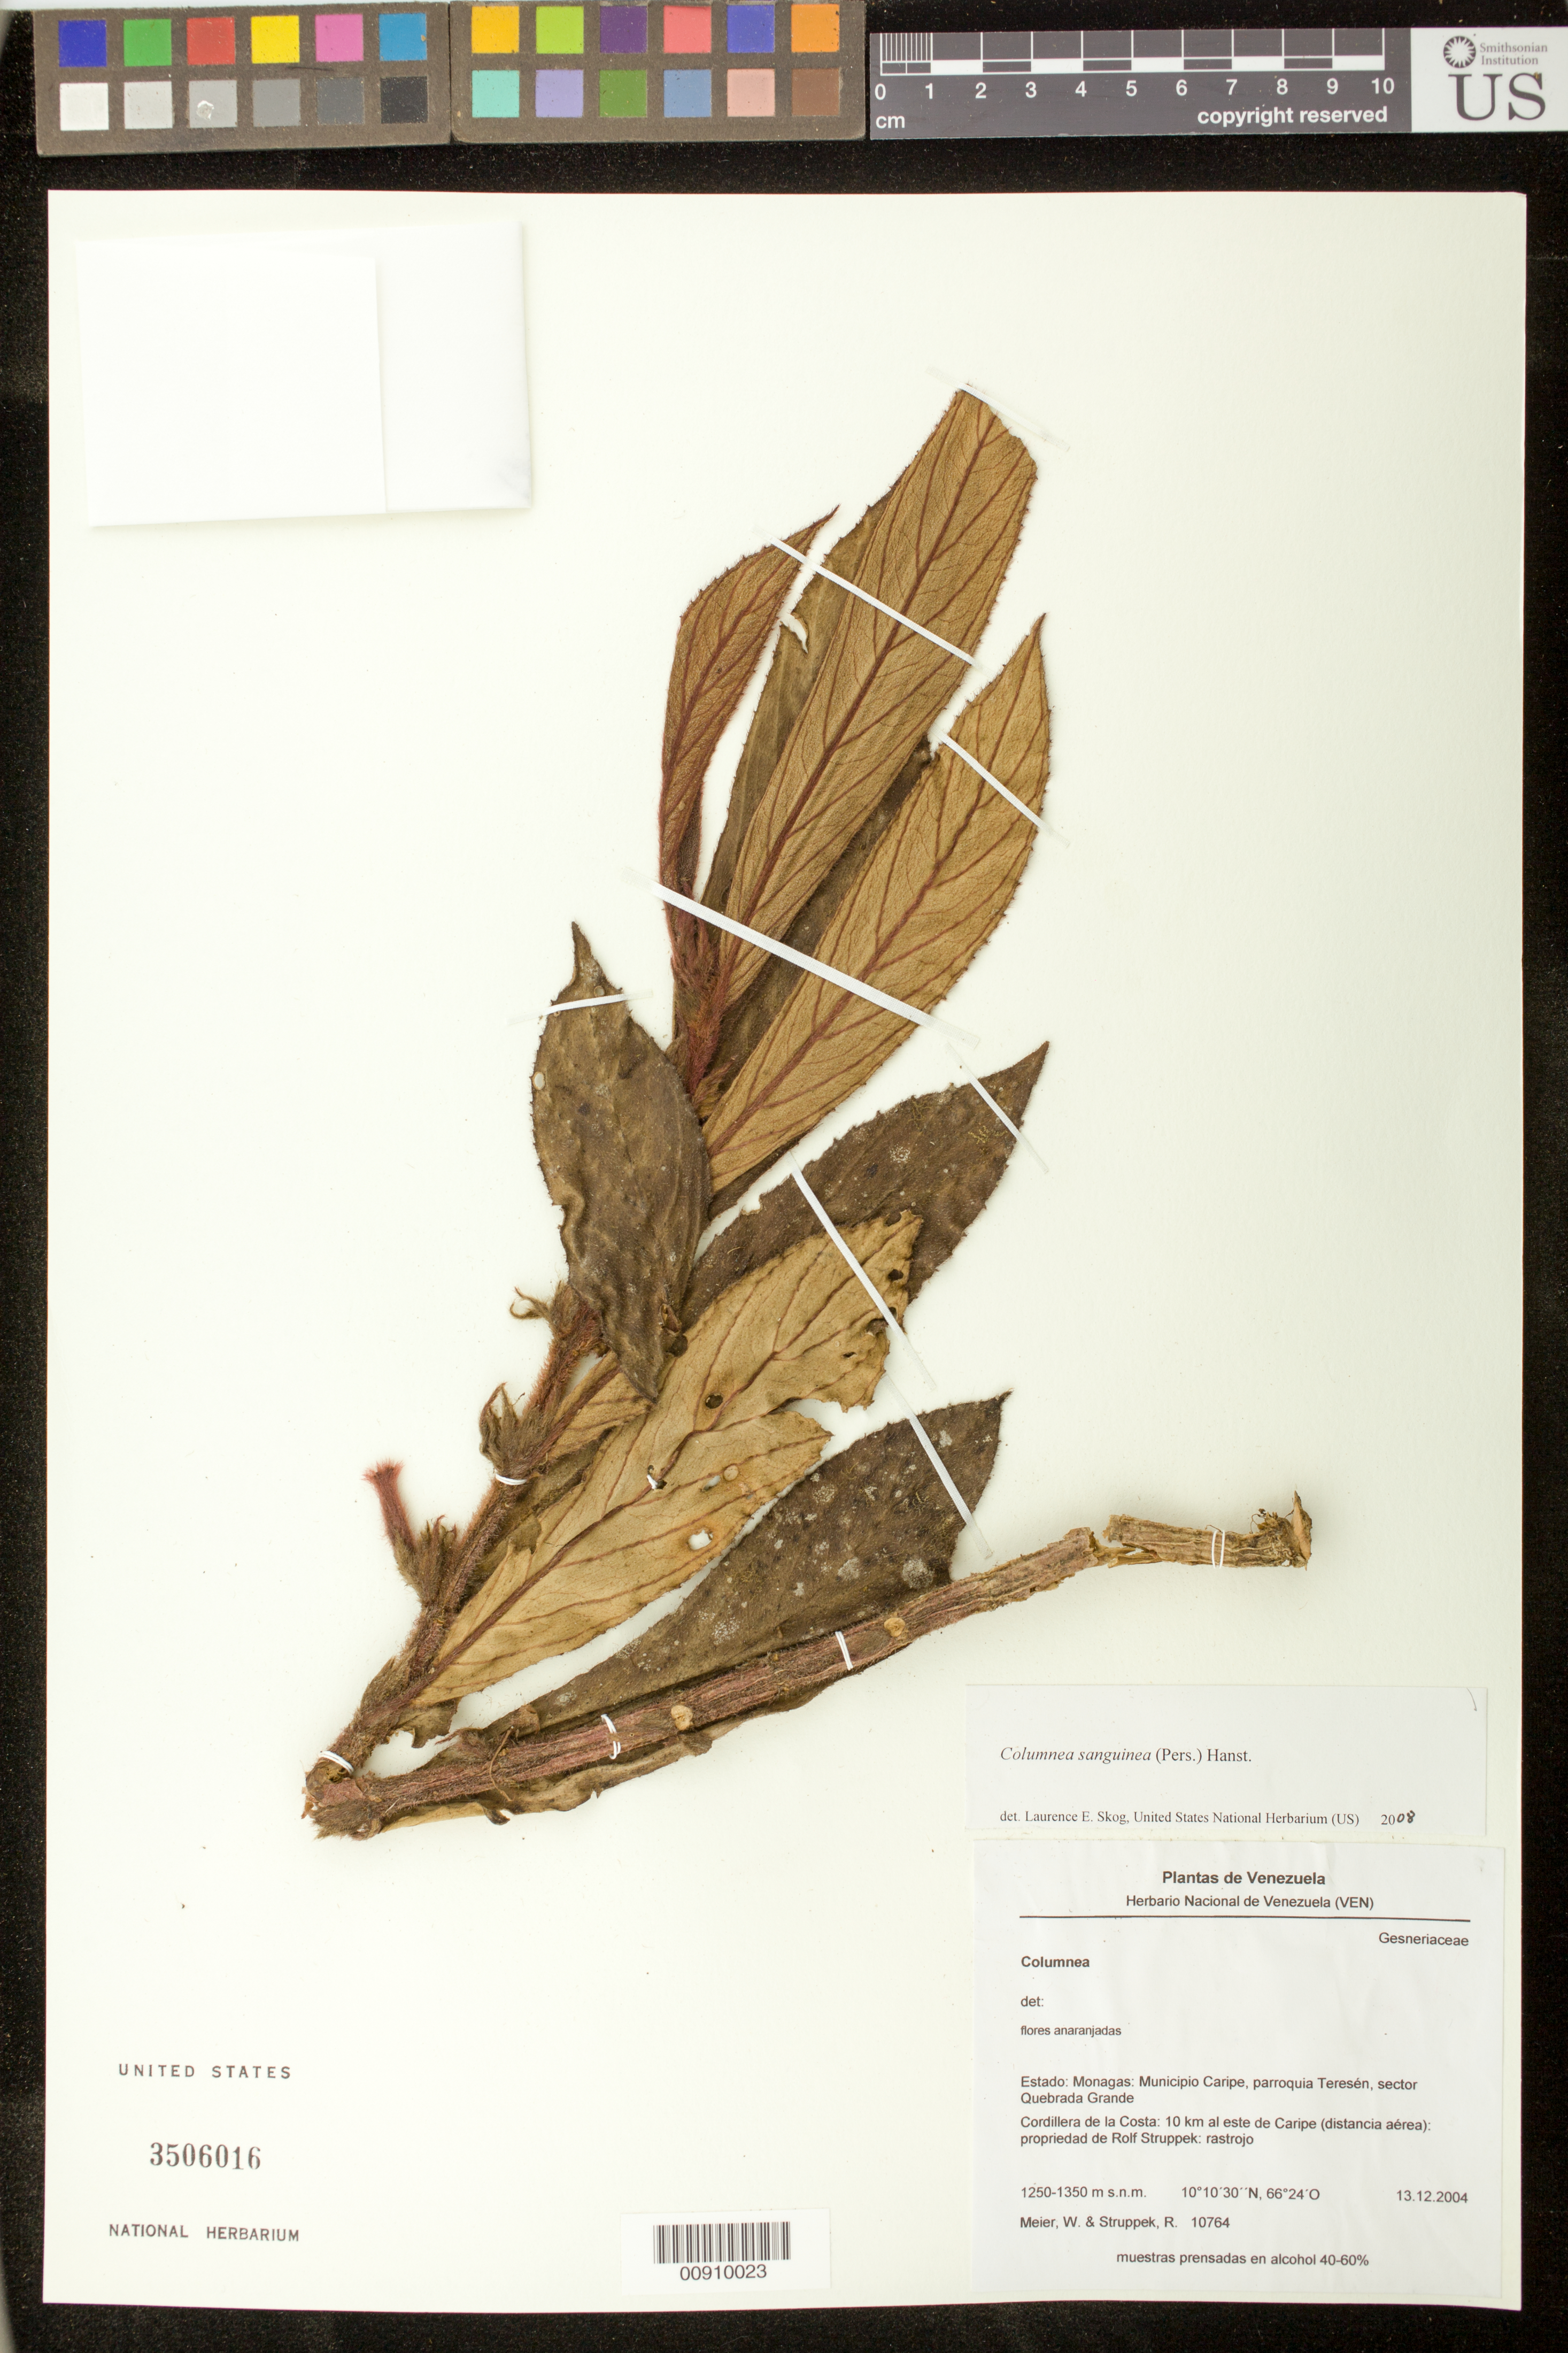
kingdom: Plantae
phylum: Tracheophyta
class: Magnoliopsida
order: Lamiales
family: Gesneriaceae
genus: Columnea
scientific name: Columnea sanguinea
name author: (Pers.) Hanst.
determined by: Skog, Laurence E.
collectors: W. Meier & et al.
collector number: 10764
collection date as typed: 13 Dec 2004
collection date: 2004-12-13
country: Venezuela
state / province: Monagas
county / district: Caripe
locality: Estado: Monagas: Municipio Caripe, parroquia Teresén, sector Quebrada Grande. Cordillera de la Costa: 10 km al este de Caripe (distancia aérea): propriedad de Rolf Struppek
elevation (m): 1250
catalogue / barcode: US 3506016